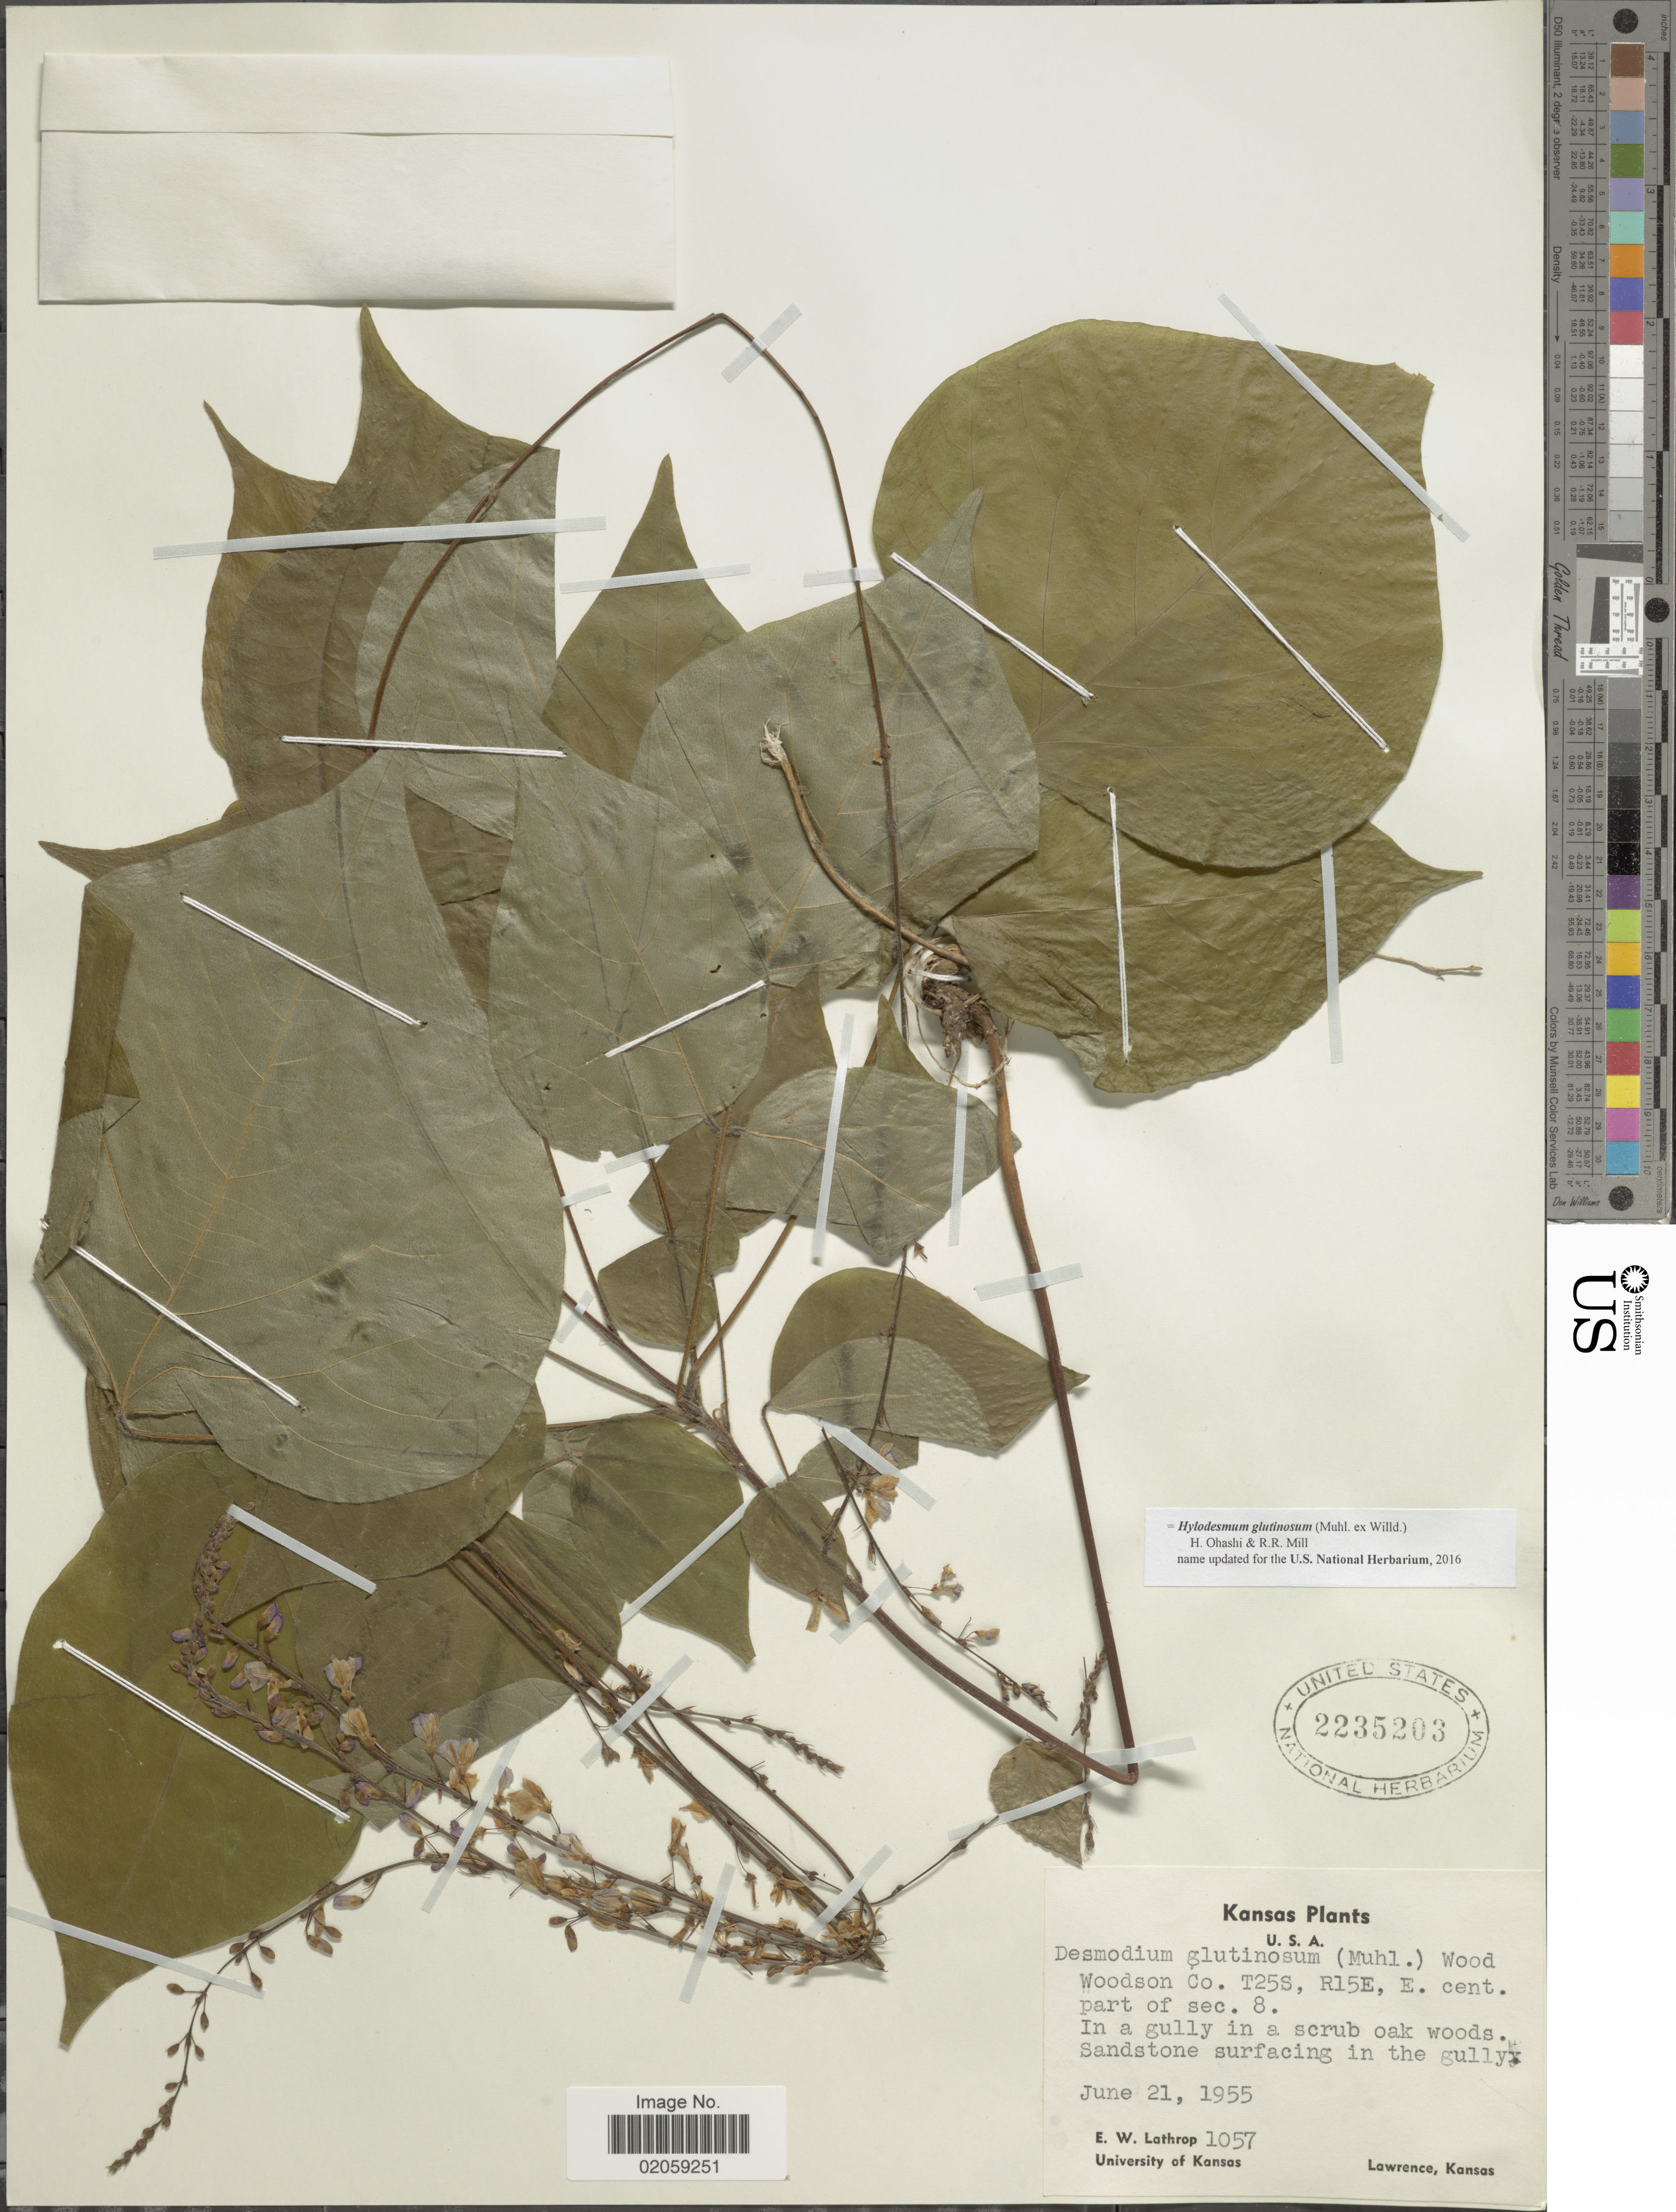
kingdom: Plantae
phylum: Tracheophyta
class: Magnoliopsida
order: Fabales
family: Fabaceae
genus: Hylodesmum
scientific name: Hylodesmum glutinosum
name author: (Muhl. ex Willd.) H. Ohashi & R.R. Mill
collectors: E. W. Lathrop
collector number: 1057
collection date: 1955-06-21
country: United States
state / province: Kansas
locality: U.S.A., Woodson Co., T25S, R15E, E cent. part of sec 8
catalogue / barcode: US 2235203